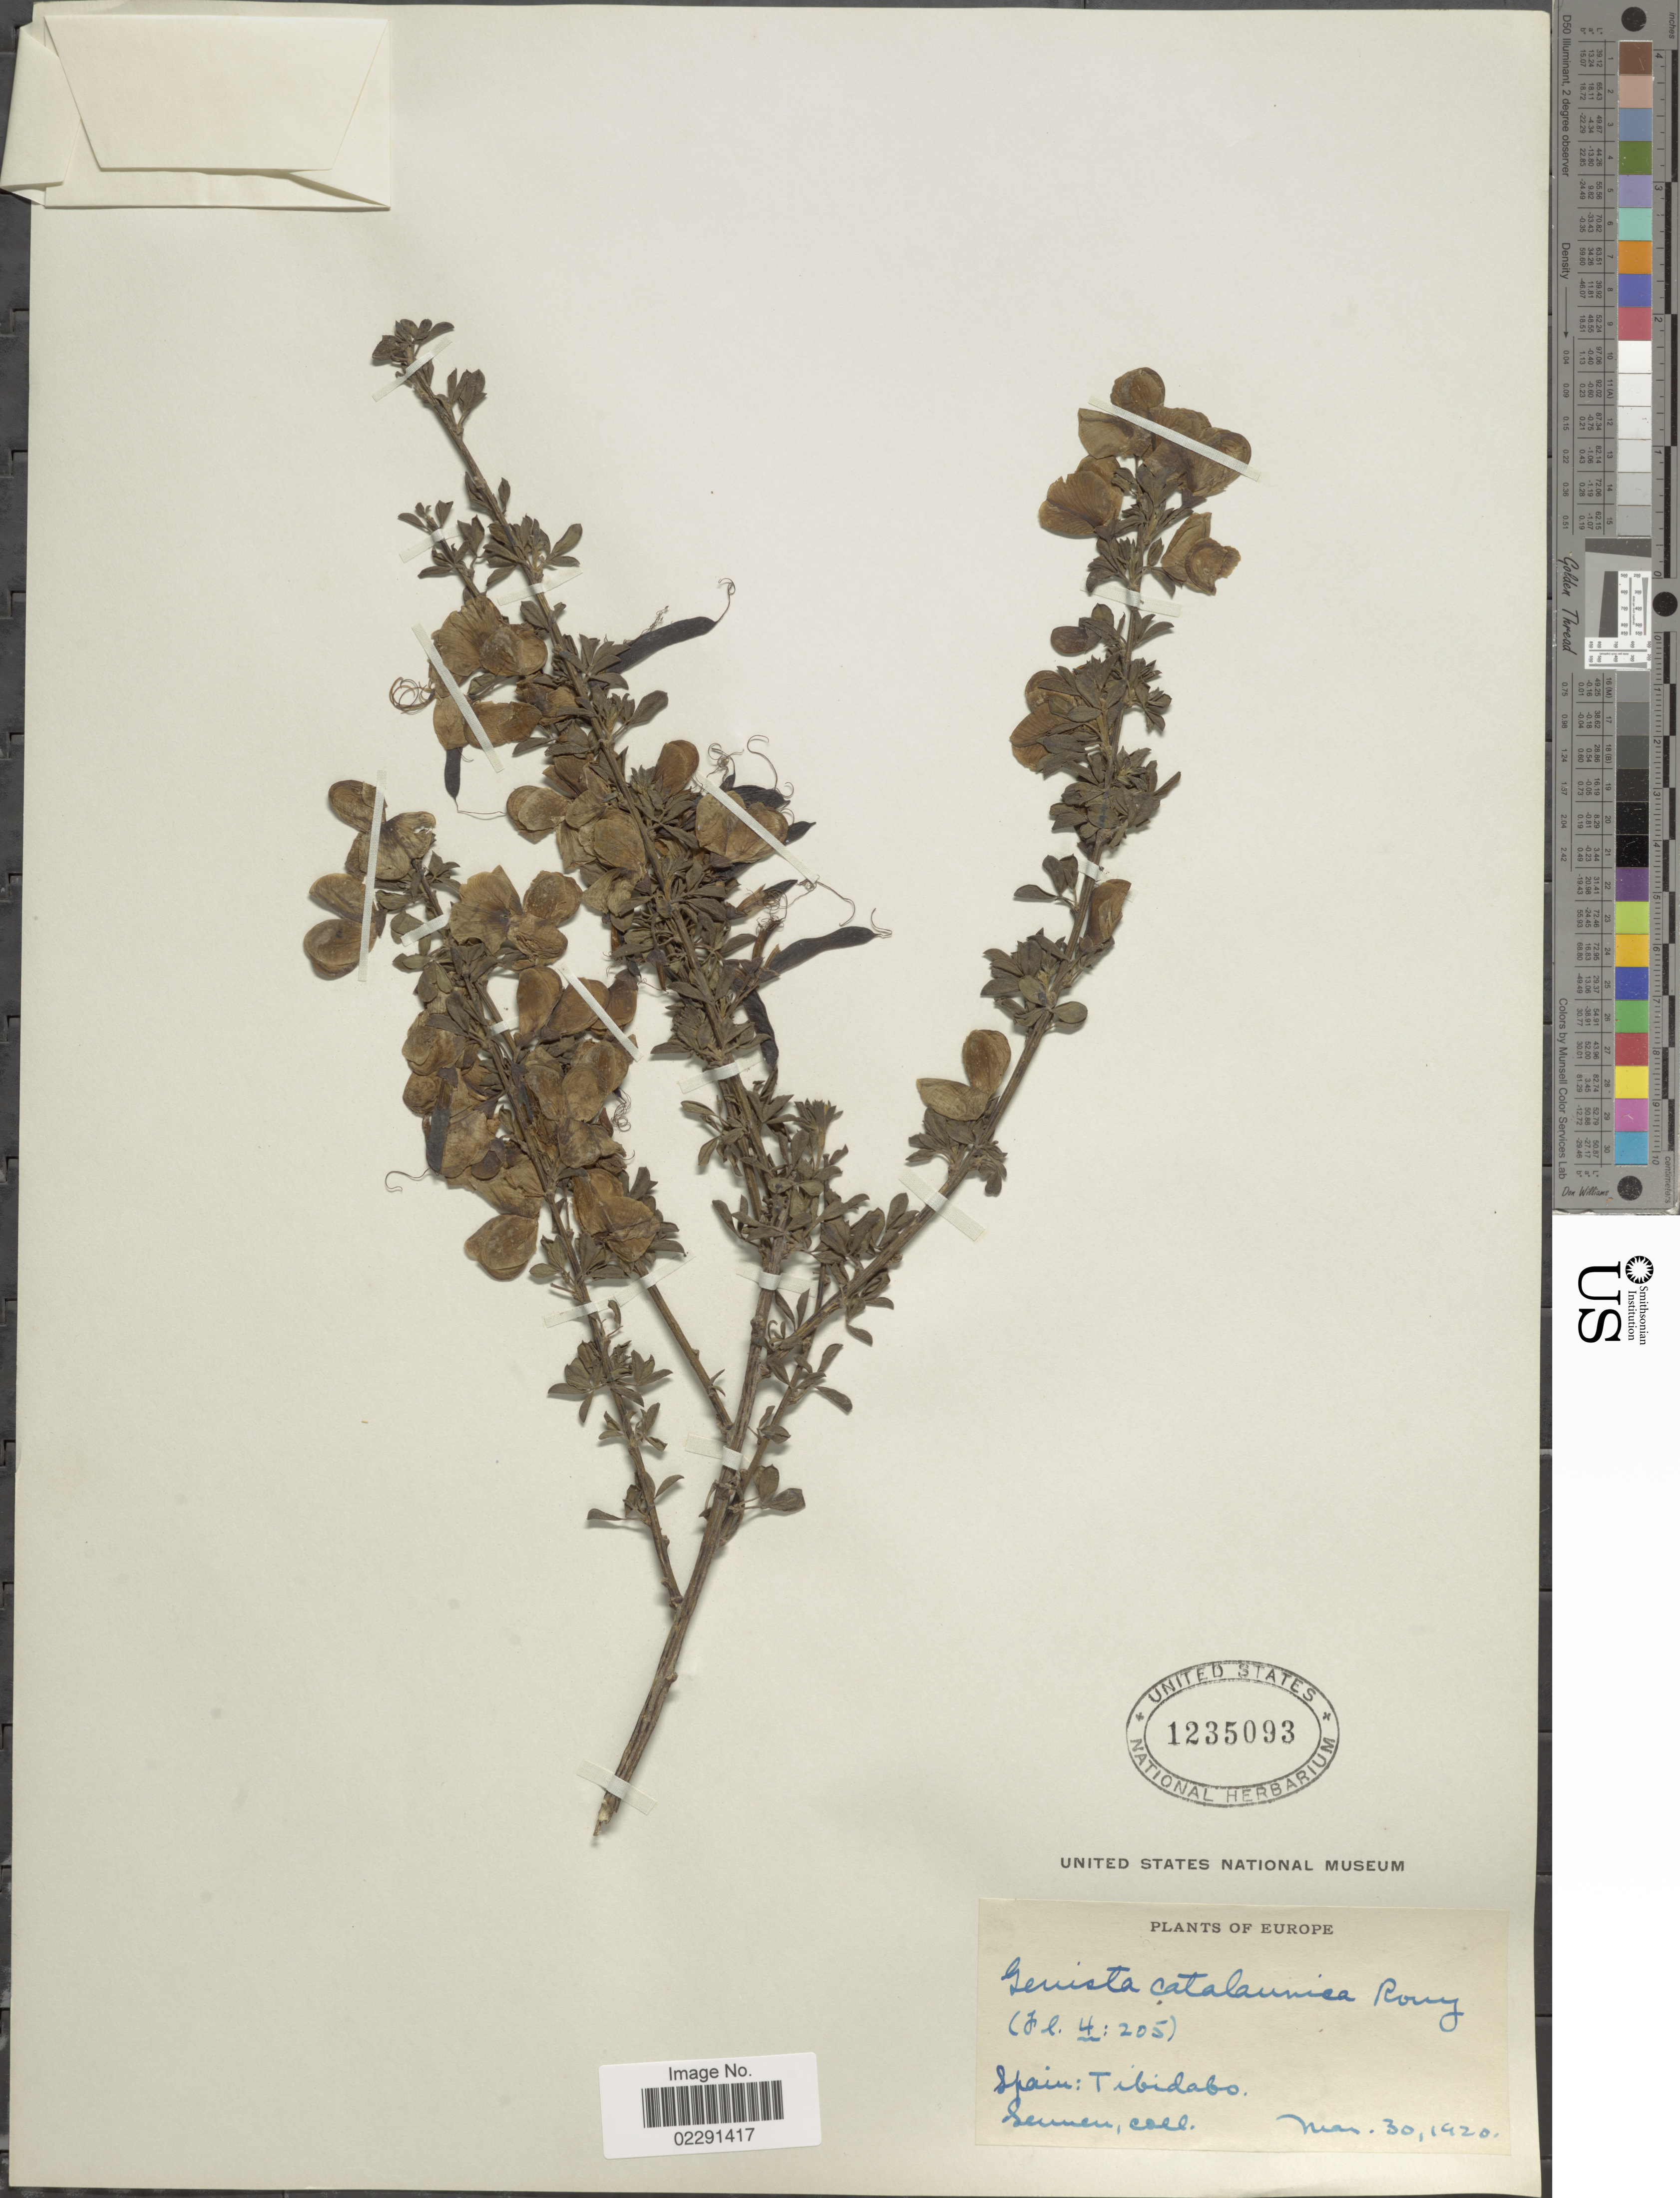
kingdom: Plantae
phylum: Tracheophyta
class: Magnoliopsida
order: Fabales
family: Fabaceae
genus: Cytisus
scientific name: Cytisus catalaunicus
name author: (D.A. Webb) Briq.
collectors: E. Sennen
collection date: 1920-03-30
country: Spain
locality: Tibidabo.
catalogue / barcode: US 1235093